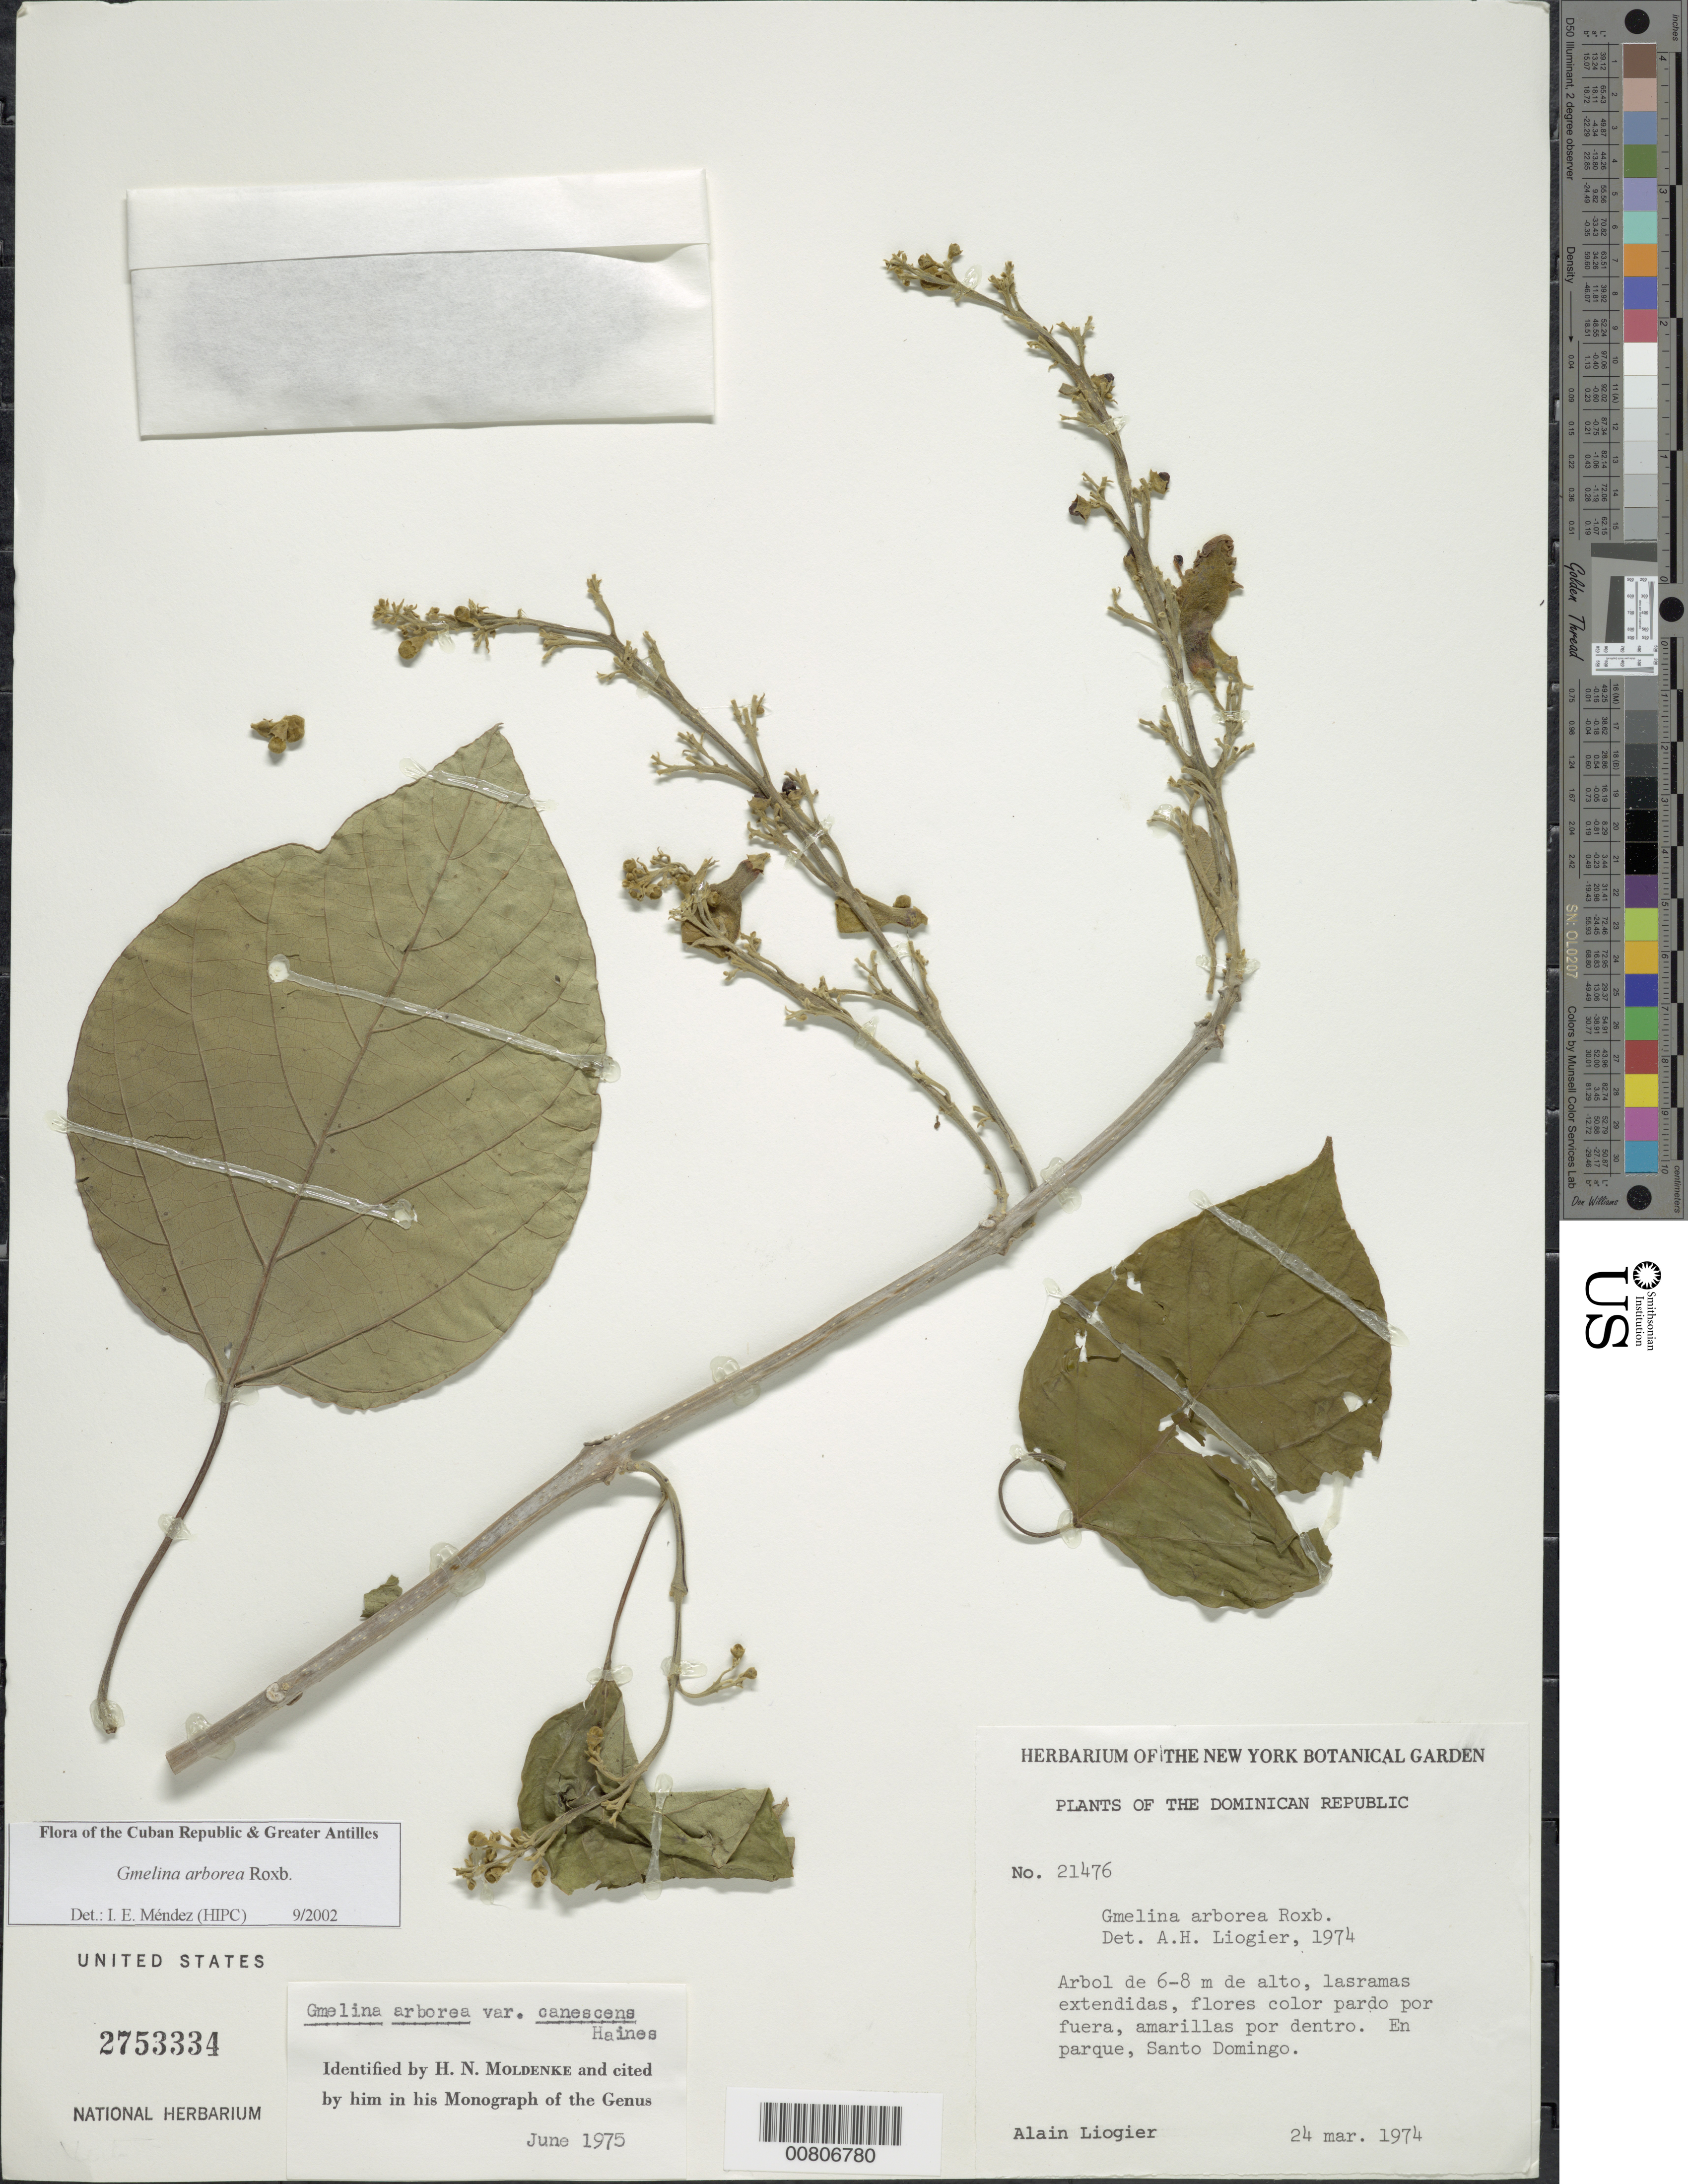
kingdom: Plantae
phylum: Tracheophyta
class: Magnoliopsida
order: Lamiales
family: Lamiaceae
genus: Gmelina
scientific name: Gmelina arborea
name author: Roxb. ex Sm.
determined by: Méndez, Isidro E., (HIPC)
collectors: A. H. Liogier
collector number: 21476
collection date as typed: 24 Mar 1974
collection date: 1974-03-24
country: Dominican Republic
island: Hispaniola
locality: Santo Domingo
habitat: En parque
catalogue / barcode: US 2753334